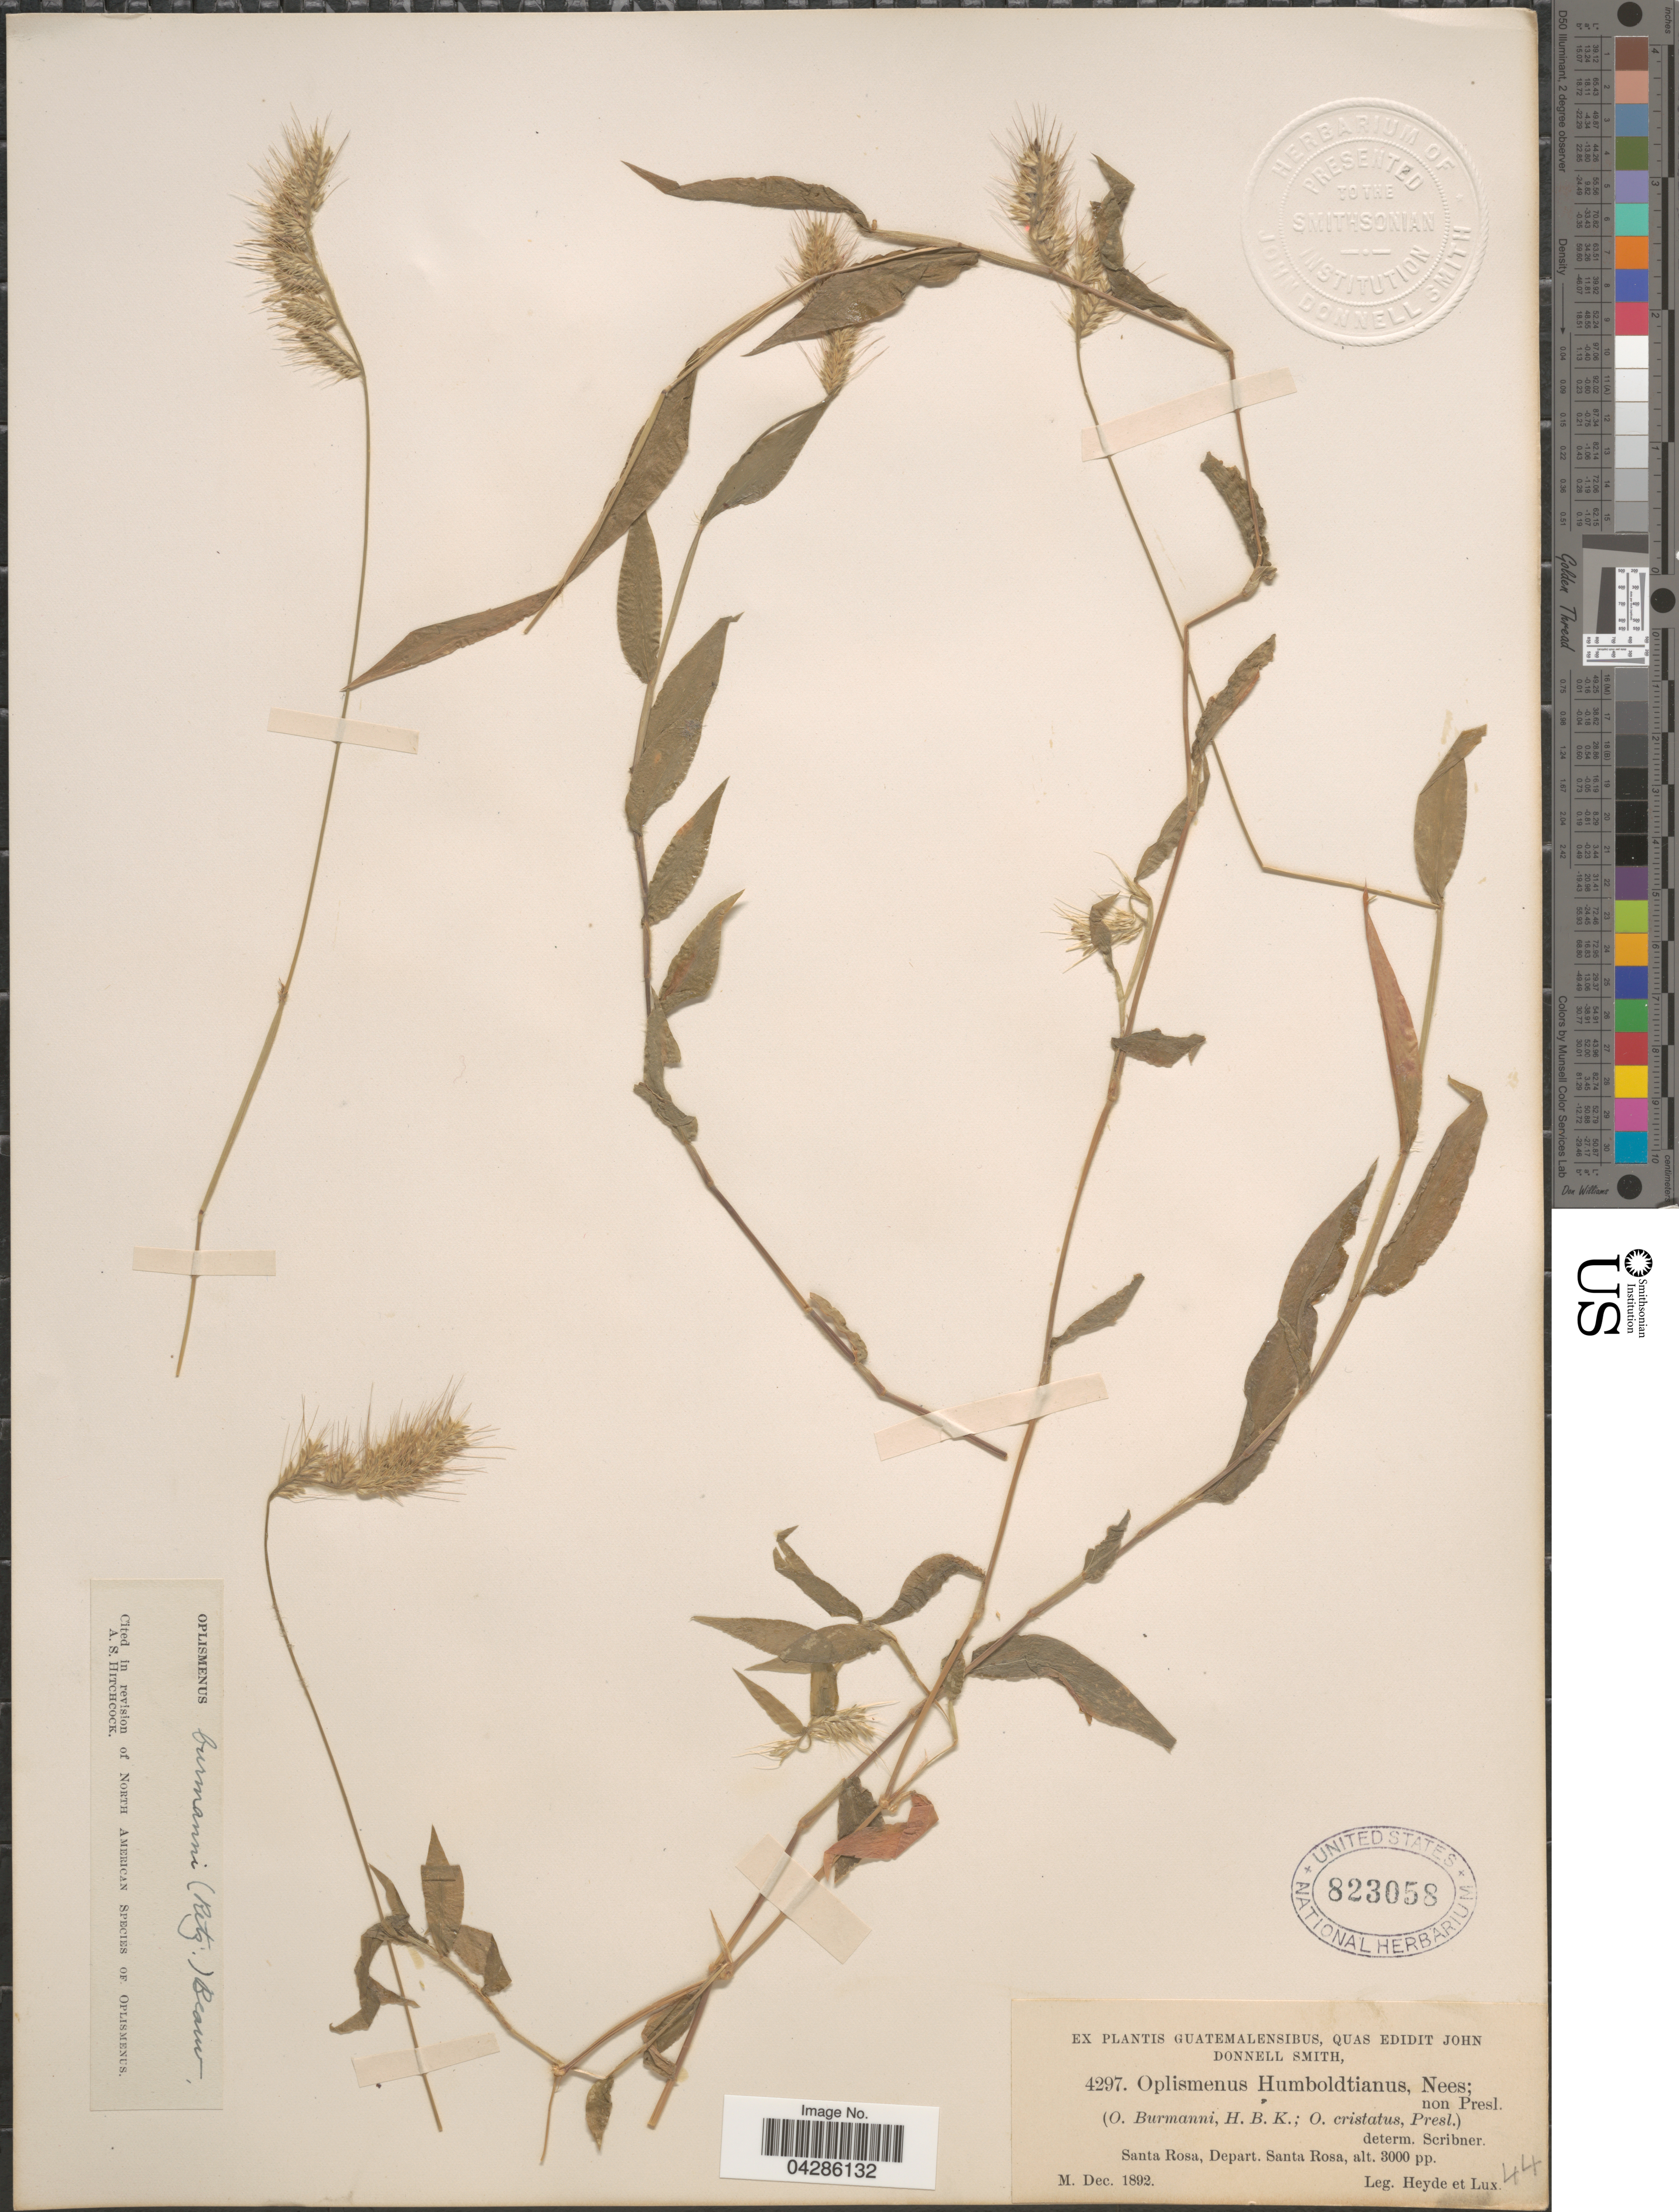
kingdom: Plantae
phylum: Tracheophyta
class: Liliopsida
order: Poales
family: Poaceae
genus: Oplismenus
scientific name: Oplismenus burmannii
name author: (Retz.) P. Beauv.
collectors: Heyde & Lux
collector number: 4297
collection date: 1892-12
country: Guatemala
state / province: Santa Rosa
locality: Depart. Santa Rosa.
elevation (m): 914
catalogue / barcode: US 823058